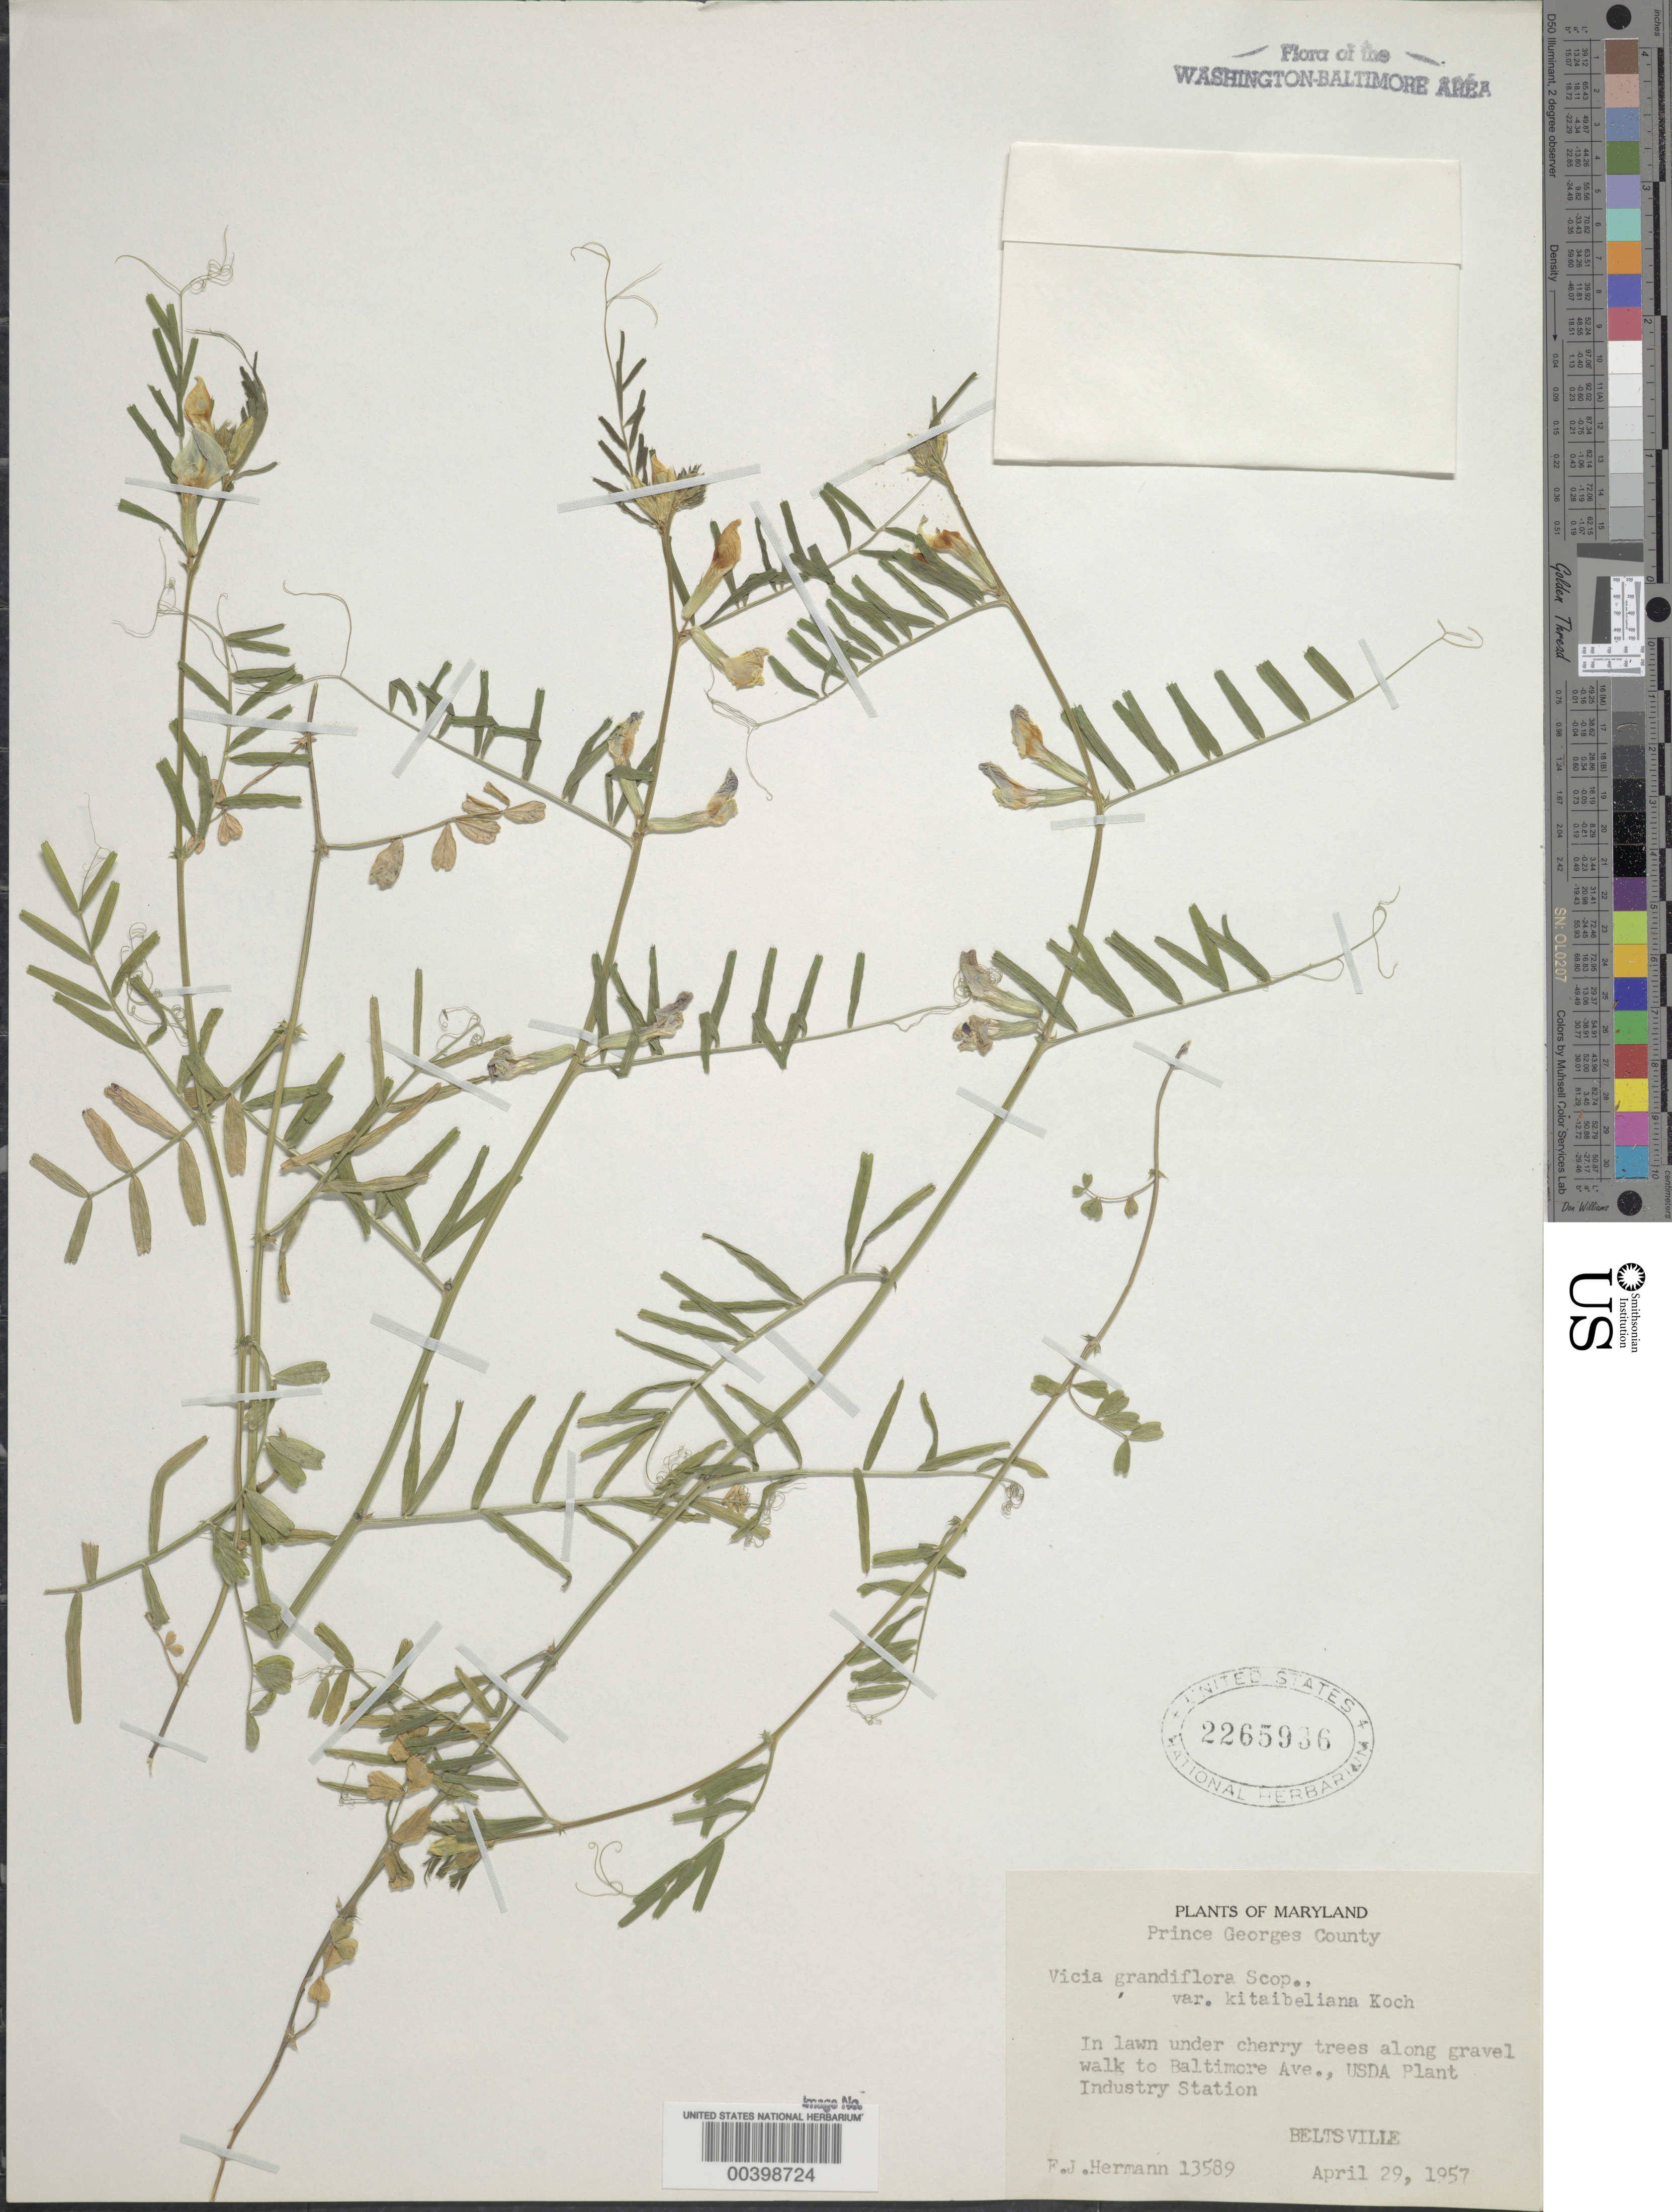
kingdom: Plantae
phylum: Tracheophyta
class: Magnoliopsida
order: Fabales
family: Fabaceae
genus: Vicia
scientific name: Vicia grandiflora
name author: Scop.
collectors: F. J. Hermann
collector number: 13589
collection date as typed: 29 Apr 1957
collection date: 1957-04-29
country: United States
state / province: Maryland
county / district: Prince George's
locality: Baltimore Avenue, Beltsville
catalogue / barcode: US 2265936